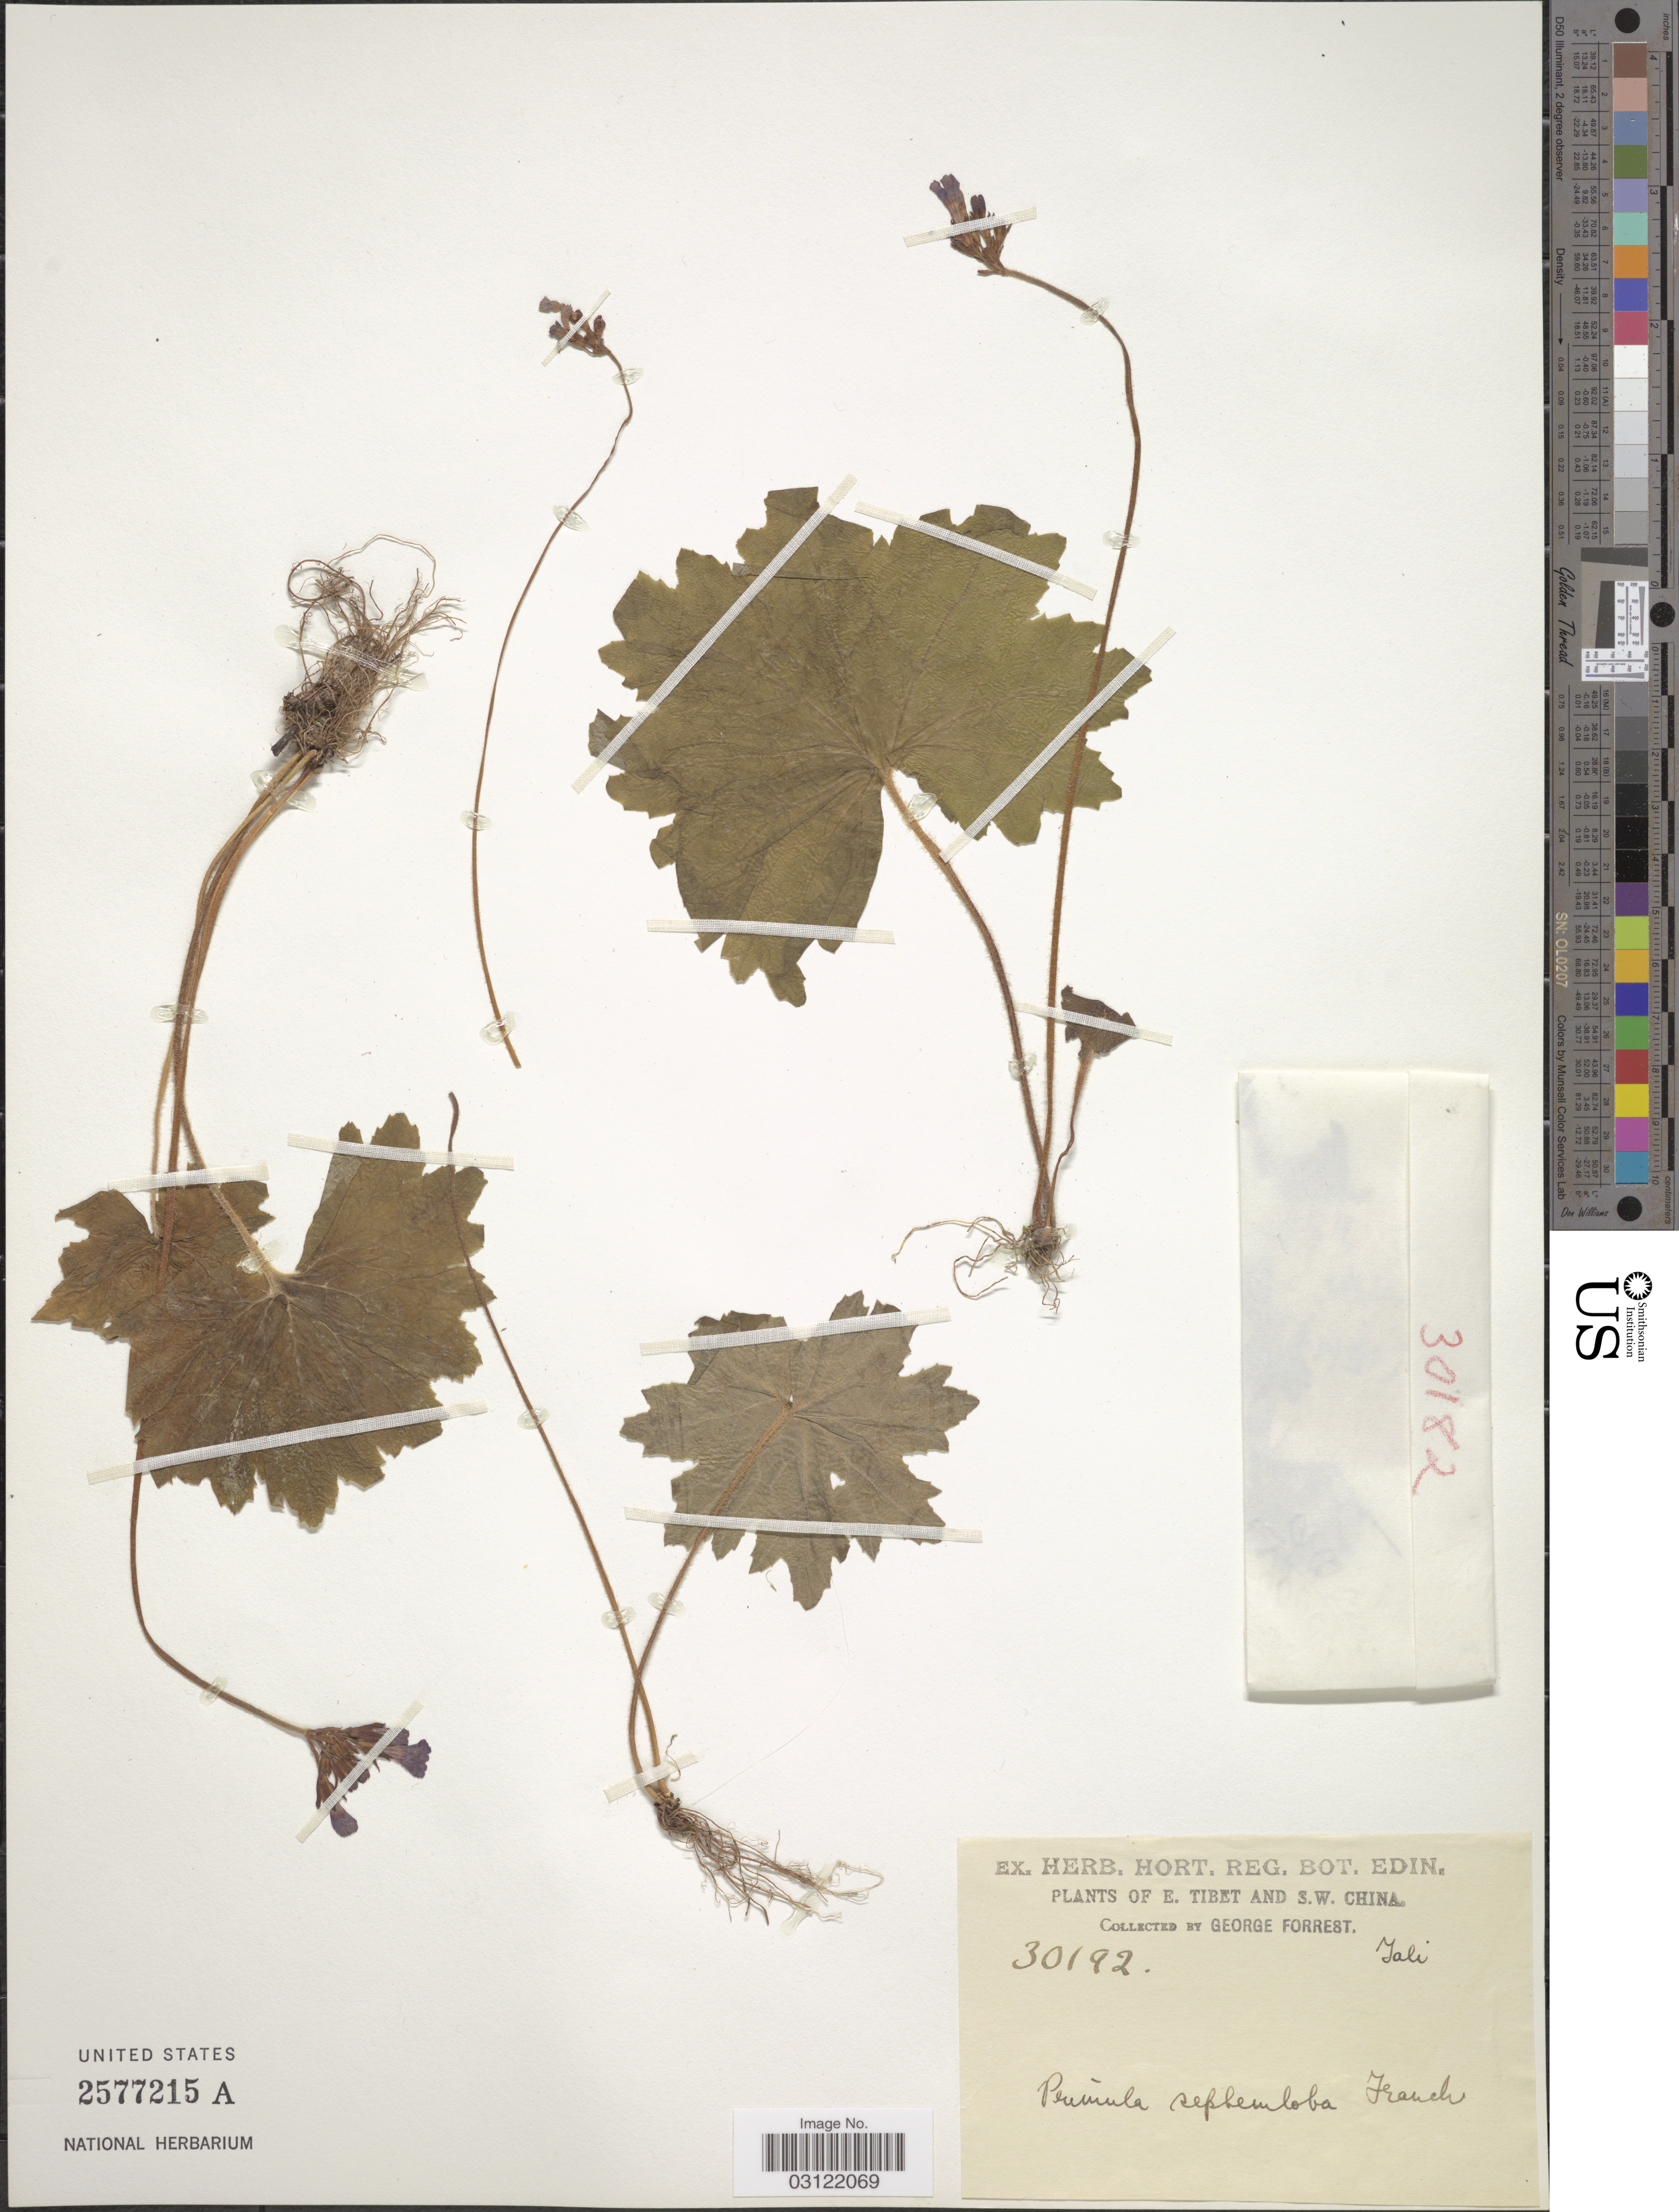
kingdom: Plantae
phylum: Tracheophyta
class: Magnoliopsida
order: Ericales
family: Primulaceae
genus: Primula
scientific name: Primula septemloba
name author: Franch.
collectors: G. Forrest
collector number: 30192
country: China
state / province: Xizang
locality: E. Tibet and S.W. China. Tali.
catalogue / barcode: US 2577215A